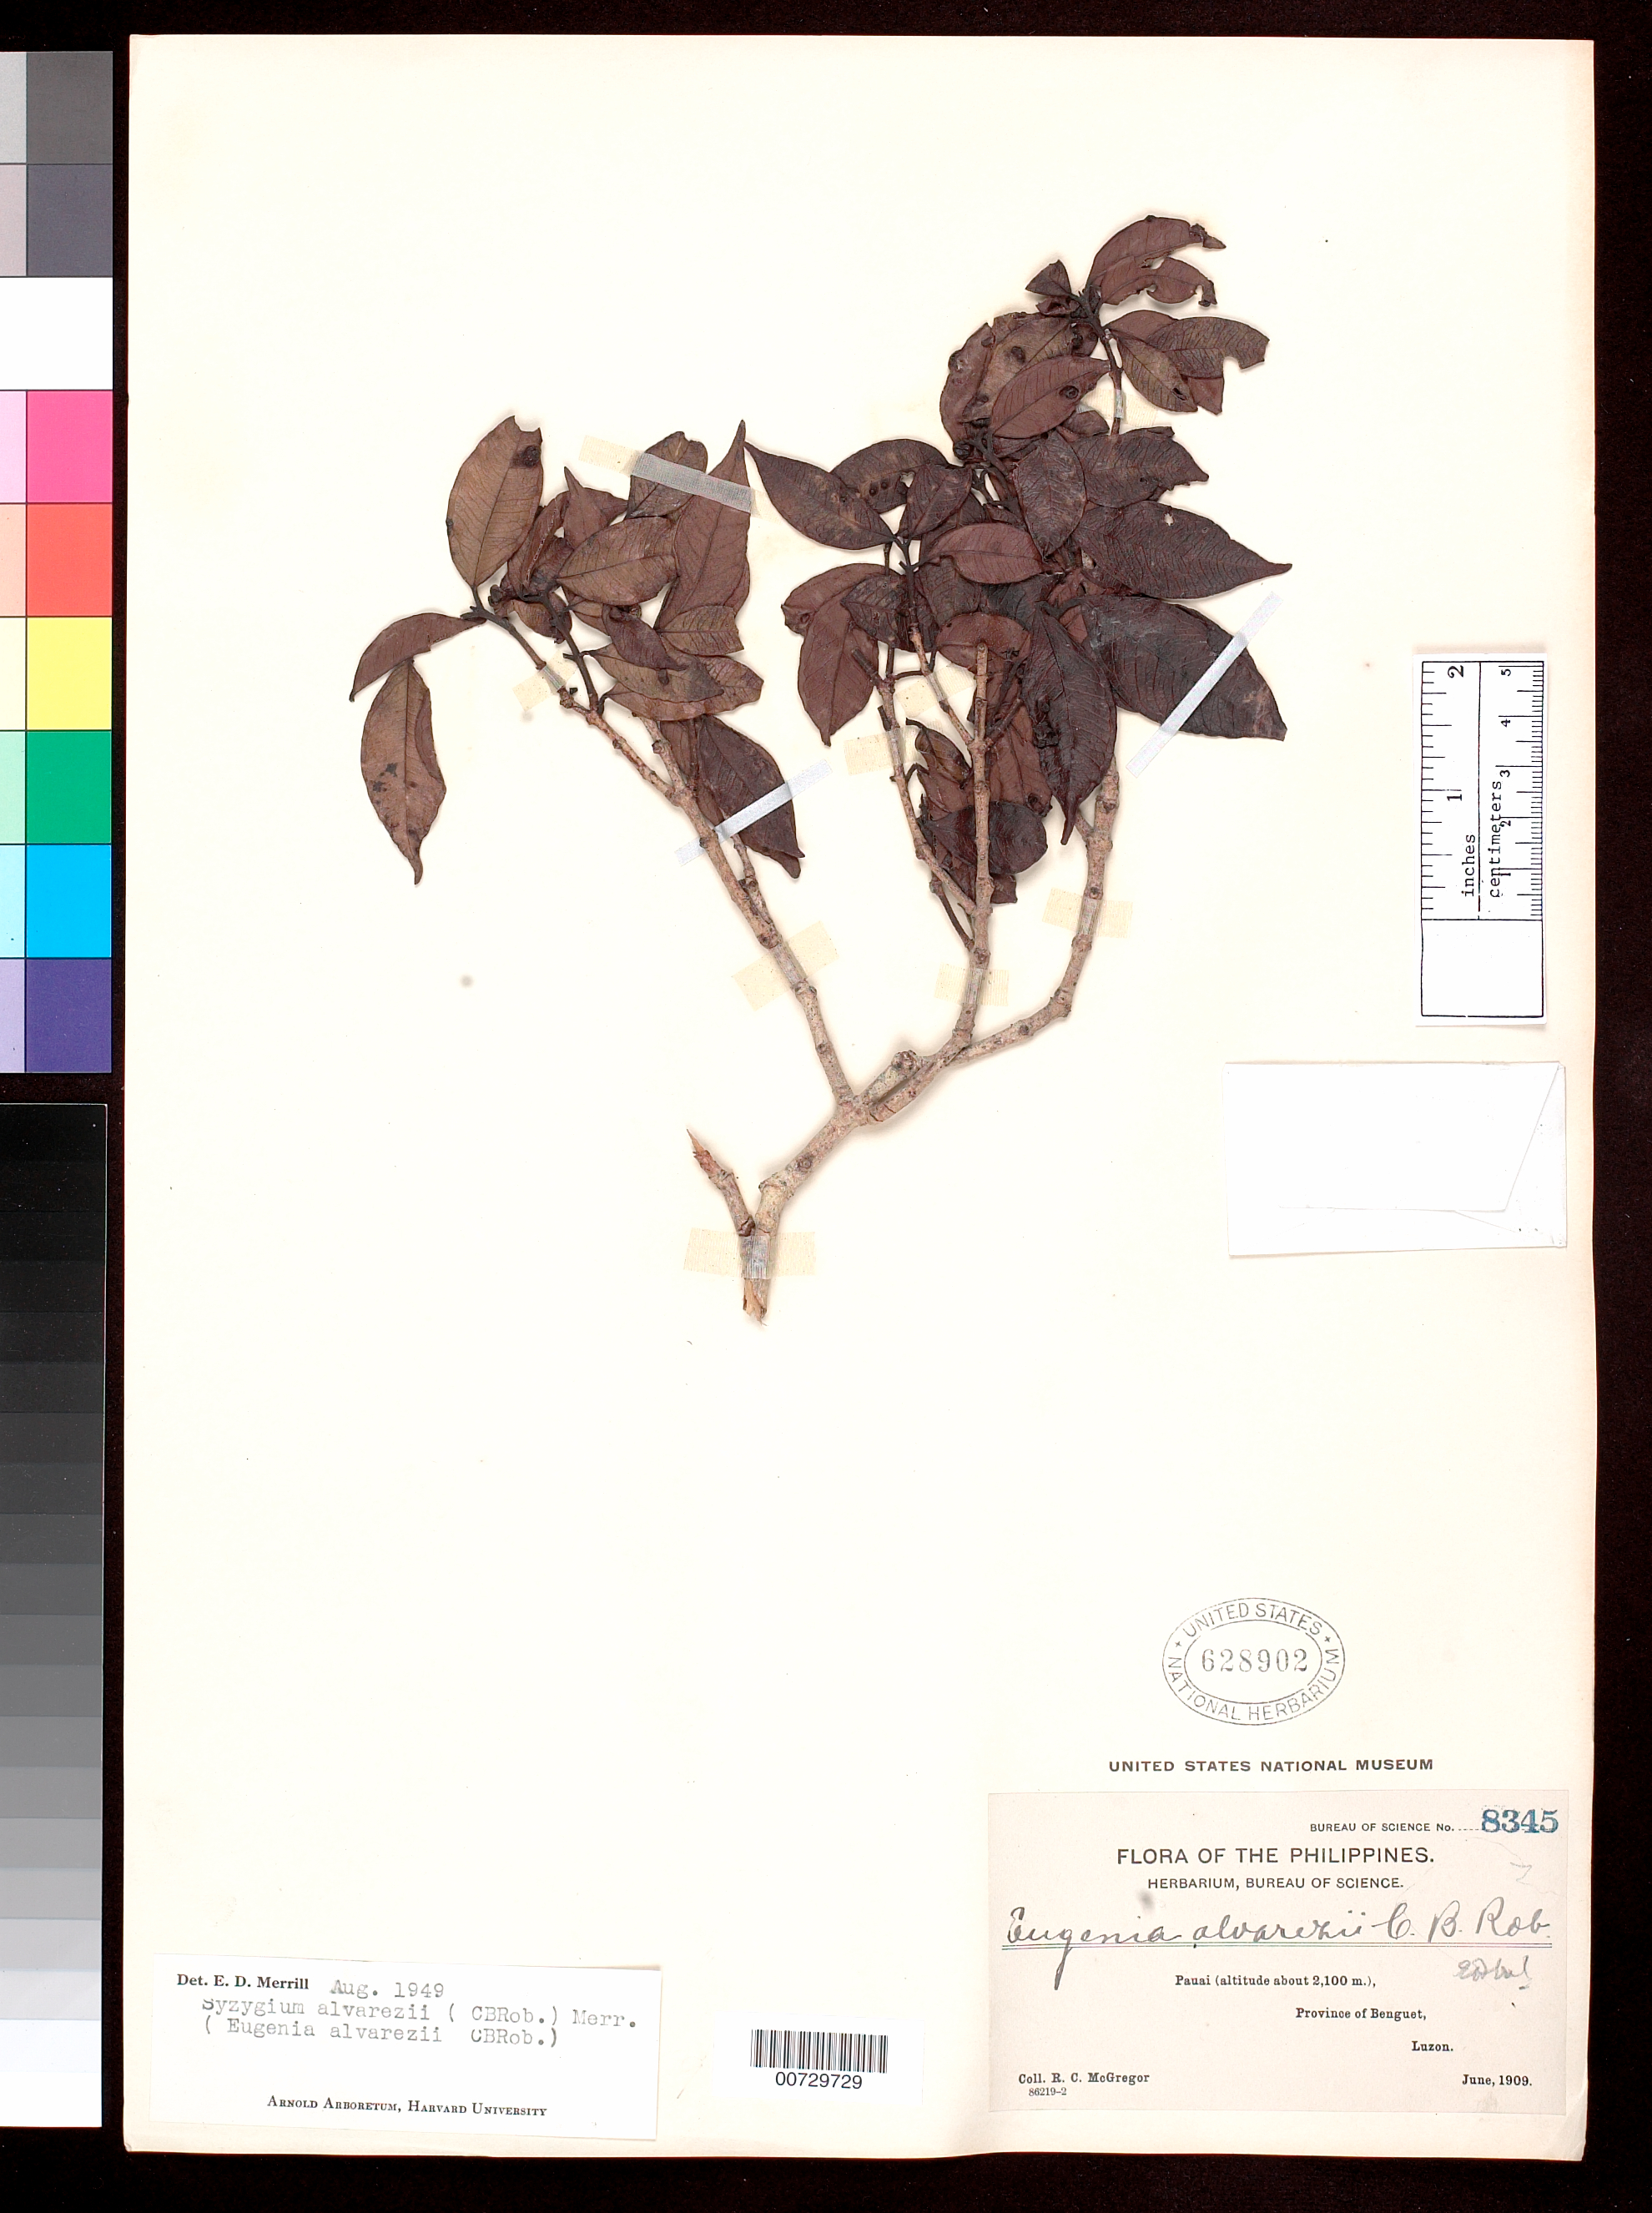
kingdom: Plantae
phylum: Tracheophyta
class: Magnoliopsida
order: Myrtales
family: Myrtaceae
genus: Syzygium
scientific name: Syzygium alvarezii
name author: (C.B. Rob.) Merr.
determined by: Merrill, Elmer D.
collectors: R. C. McGregor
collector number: Bur. Sci. 8395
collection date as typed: Jun 1909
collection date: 1909-06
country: Philippines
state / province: Cordillera (Administrative Region)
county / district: Benguet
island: Luzon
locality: Pauai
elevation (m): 2100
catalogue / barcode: US 628902